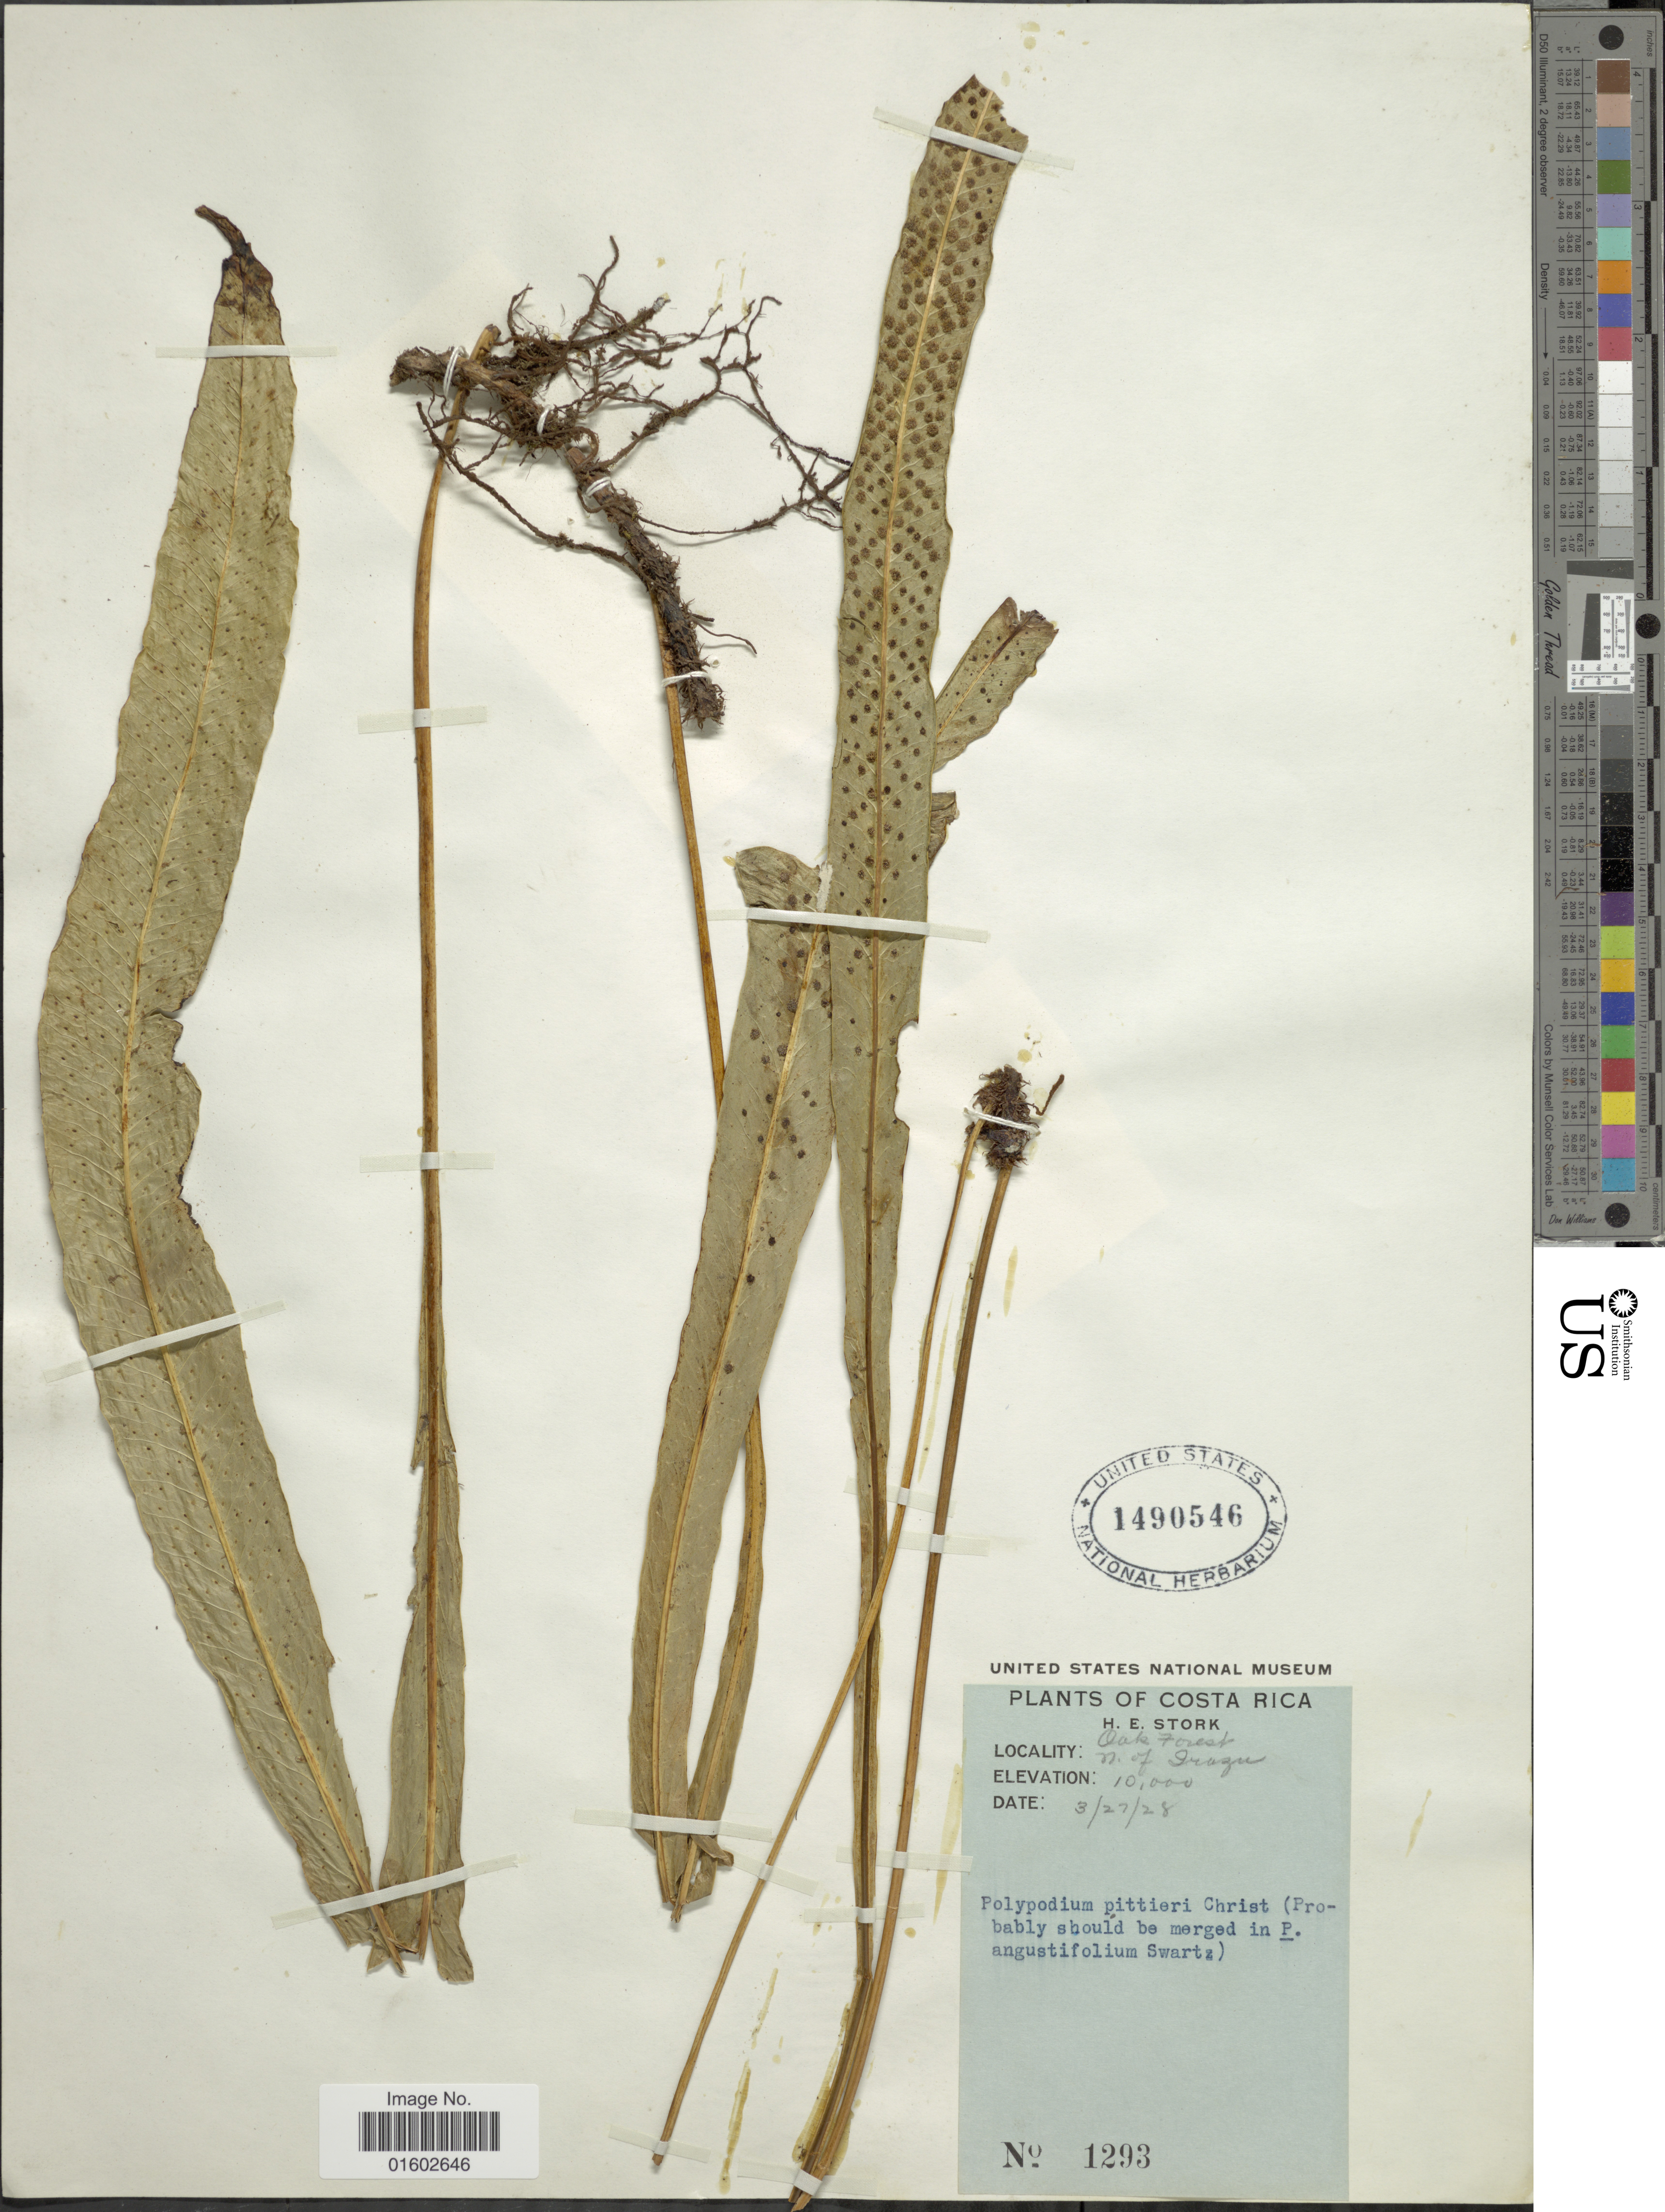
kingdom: Plantae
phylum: Tracheophyta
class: Polypodiopsida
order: Polypodiales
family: Polypodiaceae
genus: Campyloneurum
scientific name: Campyloneurum amphostenon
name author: (Kunze ex Klotzsch) Fée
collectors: H. E. Stork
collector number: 1293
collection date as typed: Transcribed d/m/y: 27/3/28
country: Costa Rica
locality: Oak forest, N. of Irazú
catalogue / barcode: US 1490546